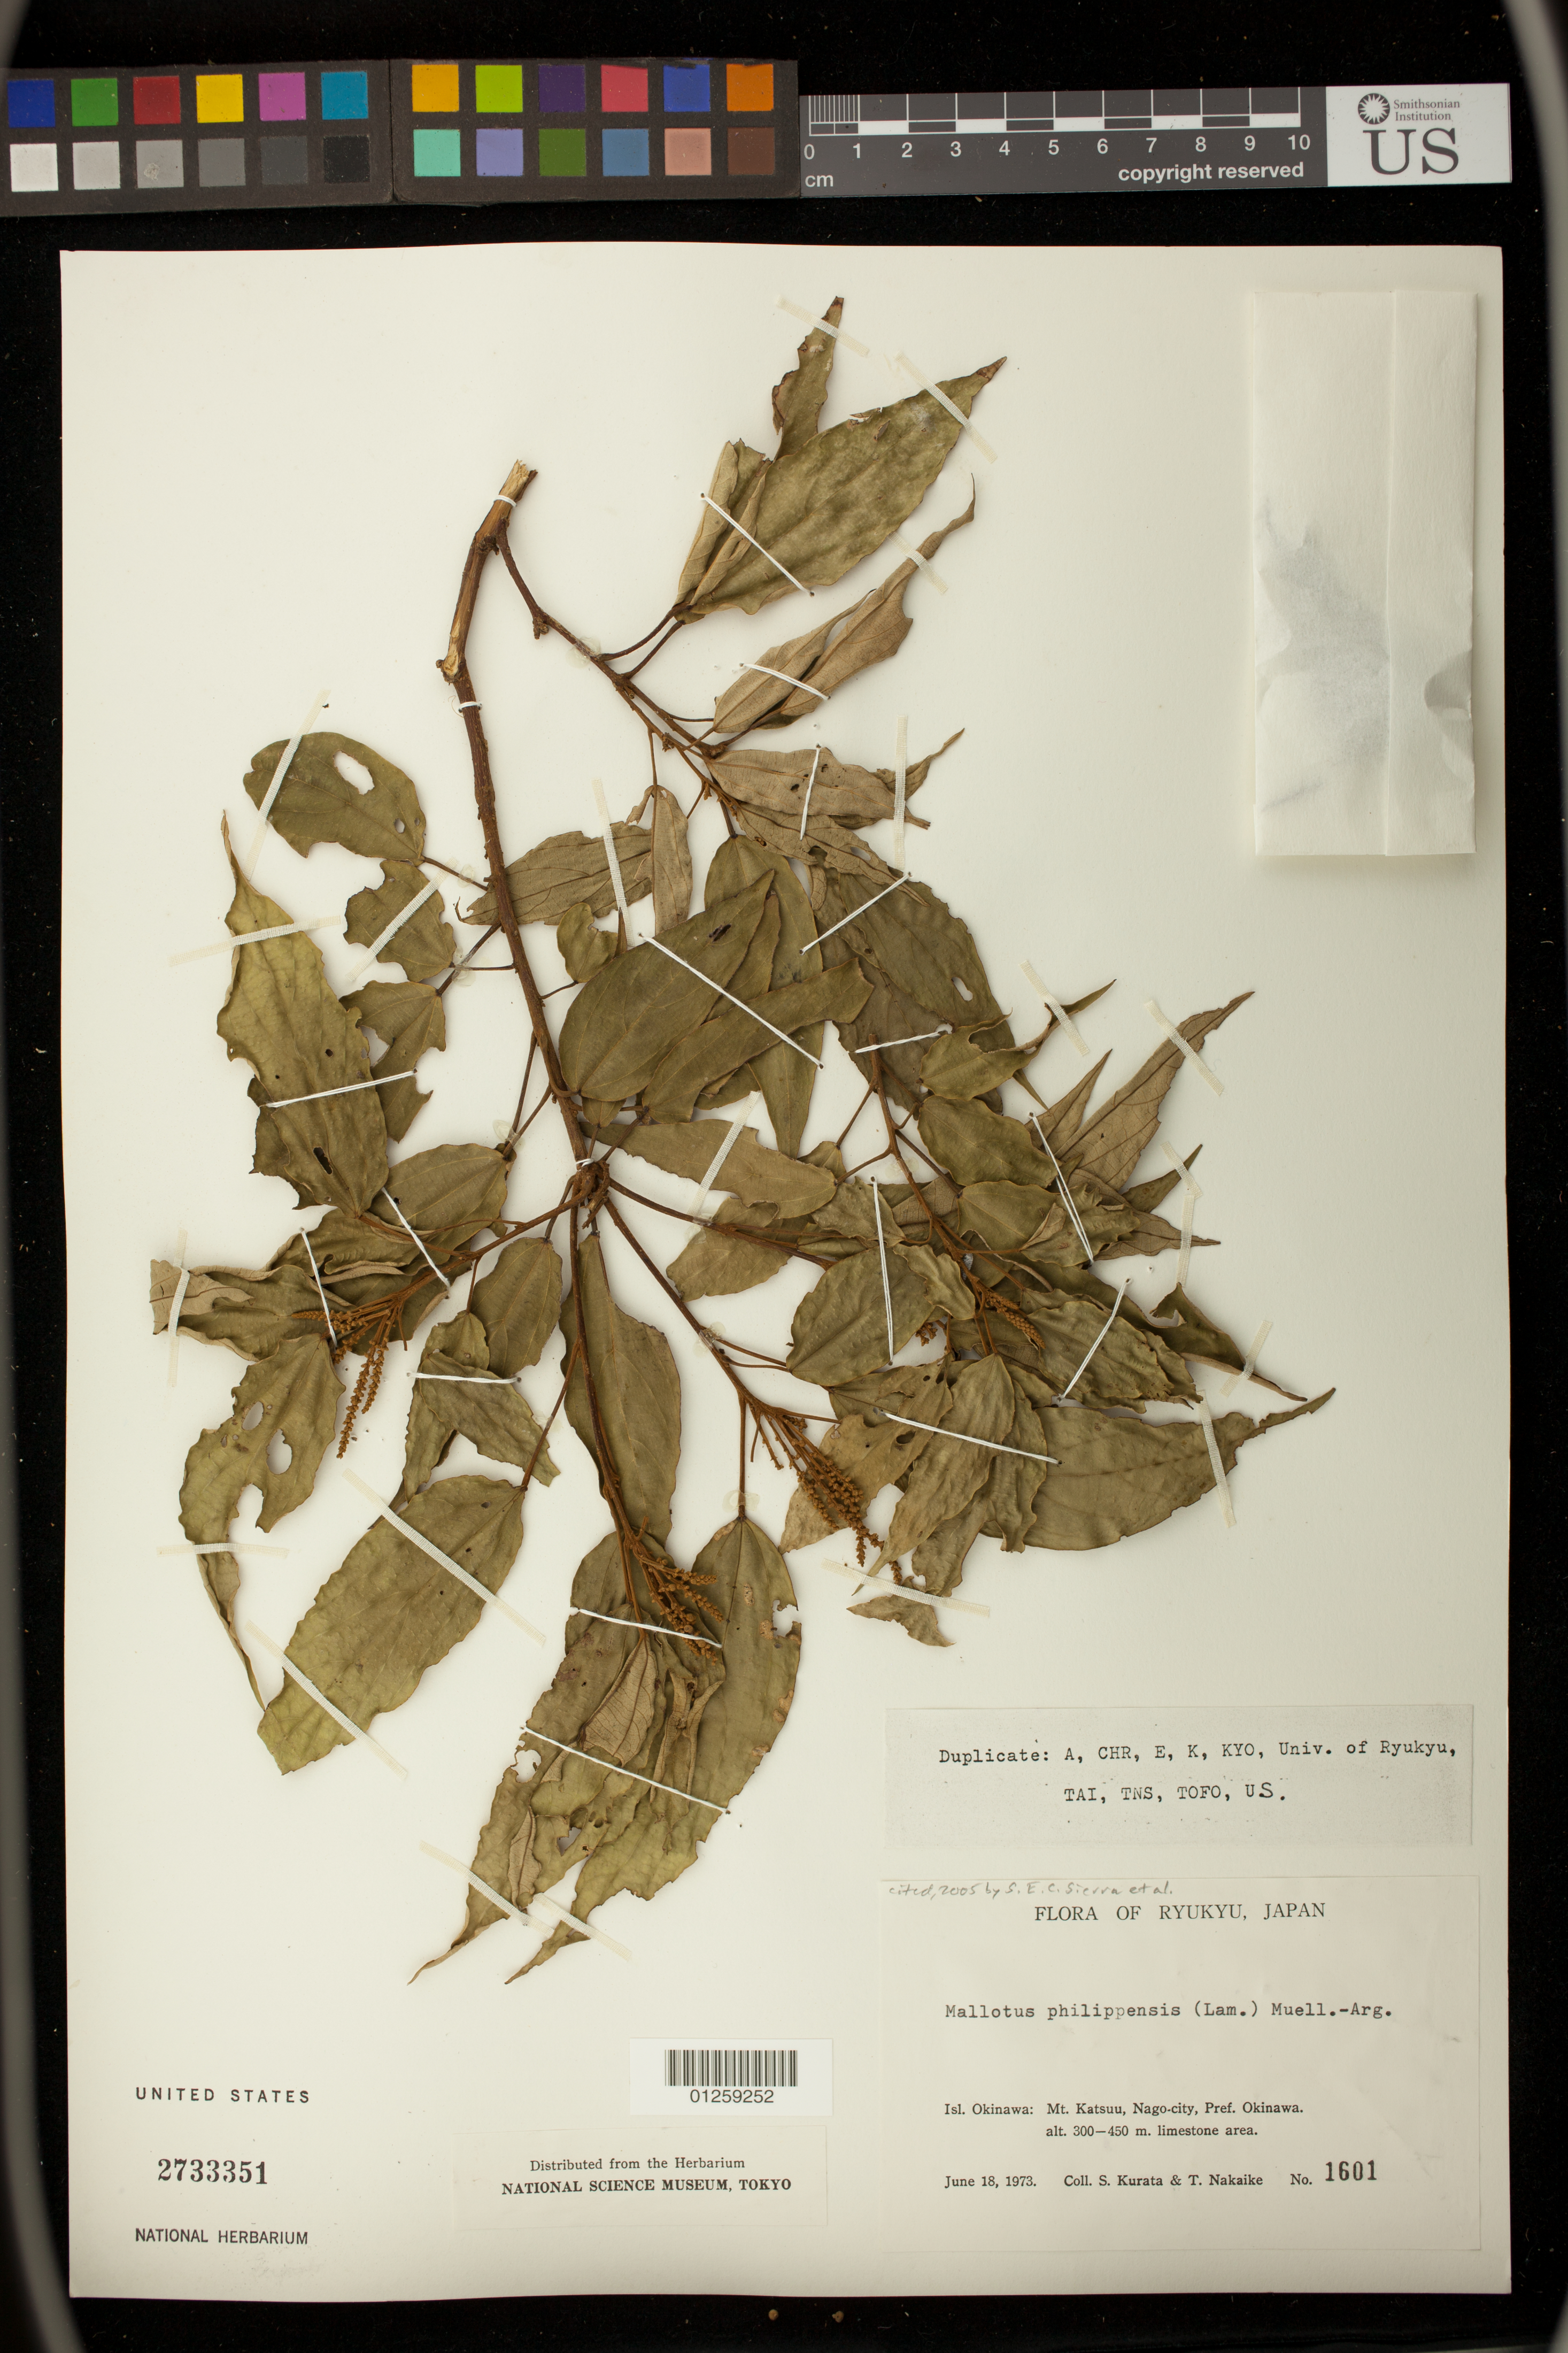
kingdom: Plantae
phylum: Tracheophyta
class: Magnoliopsida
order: Malpighiales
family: Euphorbiaceae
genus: Mallotus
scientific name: Mallotus philippensis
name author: (Lam.) Müll. Arg.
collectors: Sa. Kurata & T. Nakaike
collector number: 1601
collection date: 1973-06-18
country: Japan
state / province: Okinawa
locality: Mt. Katsuu, Nago-city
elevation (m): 300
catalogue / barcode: US 2733351